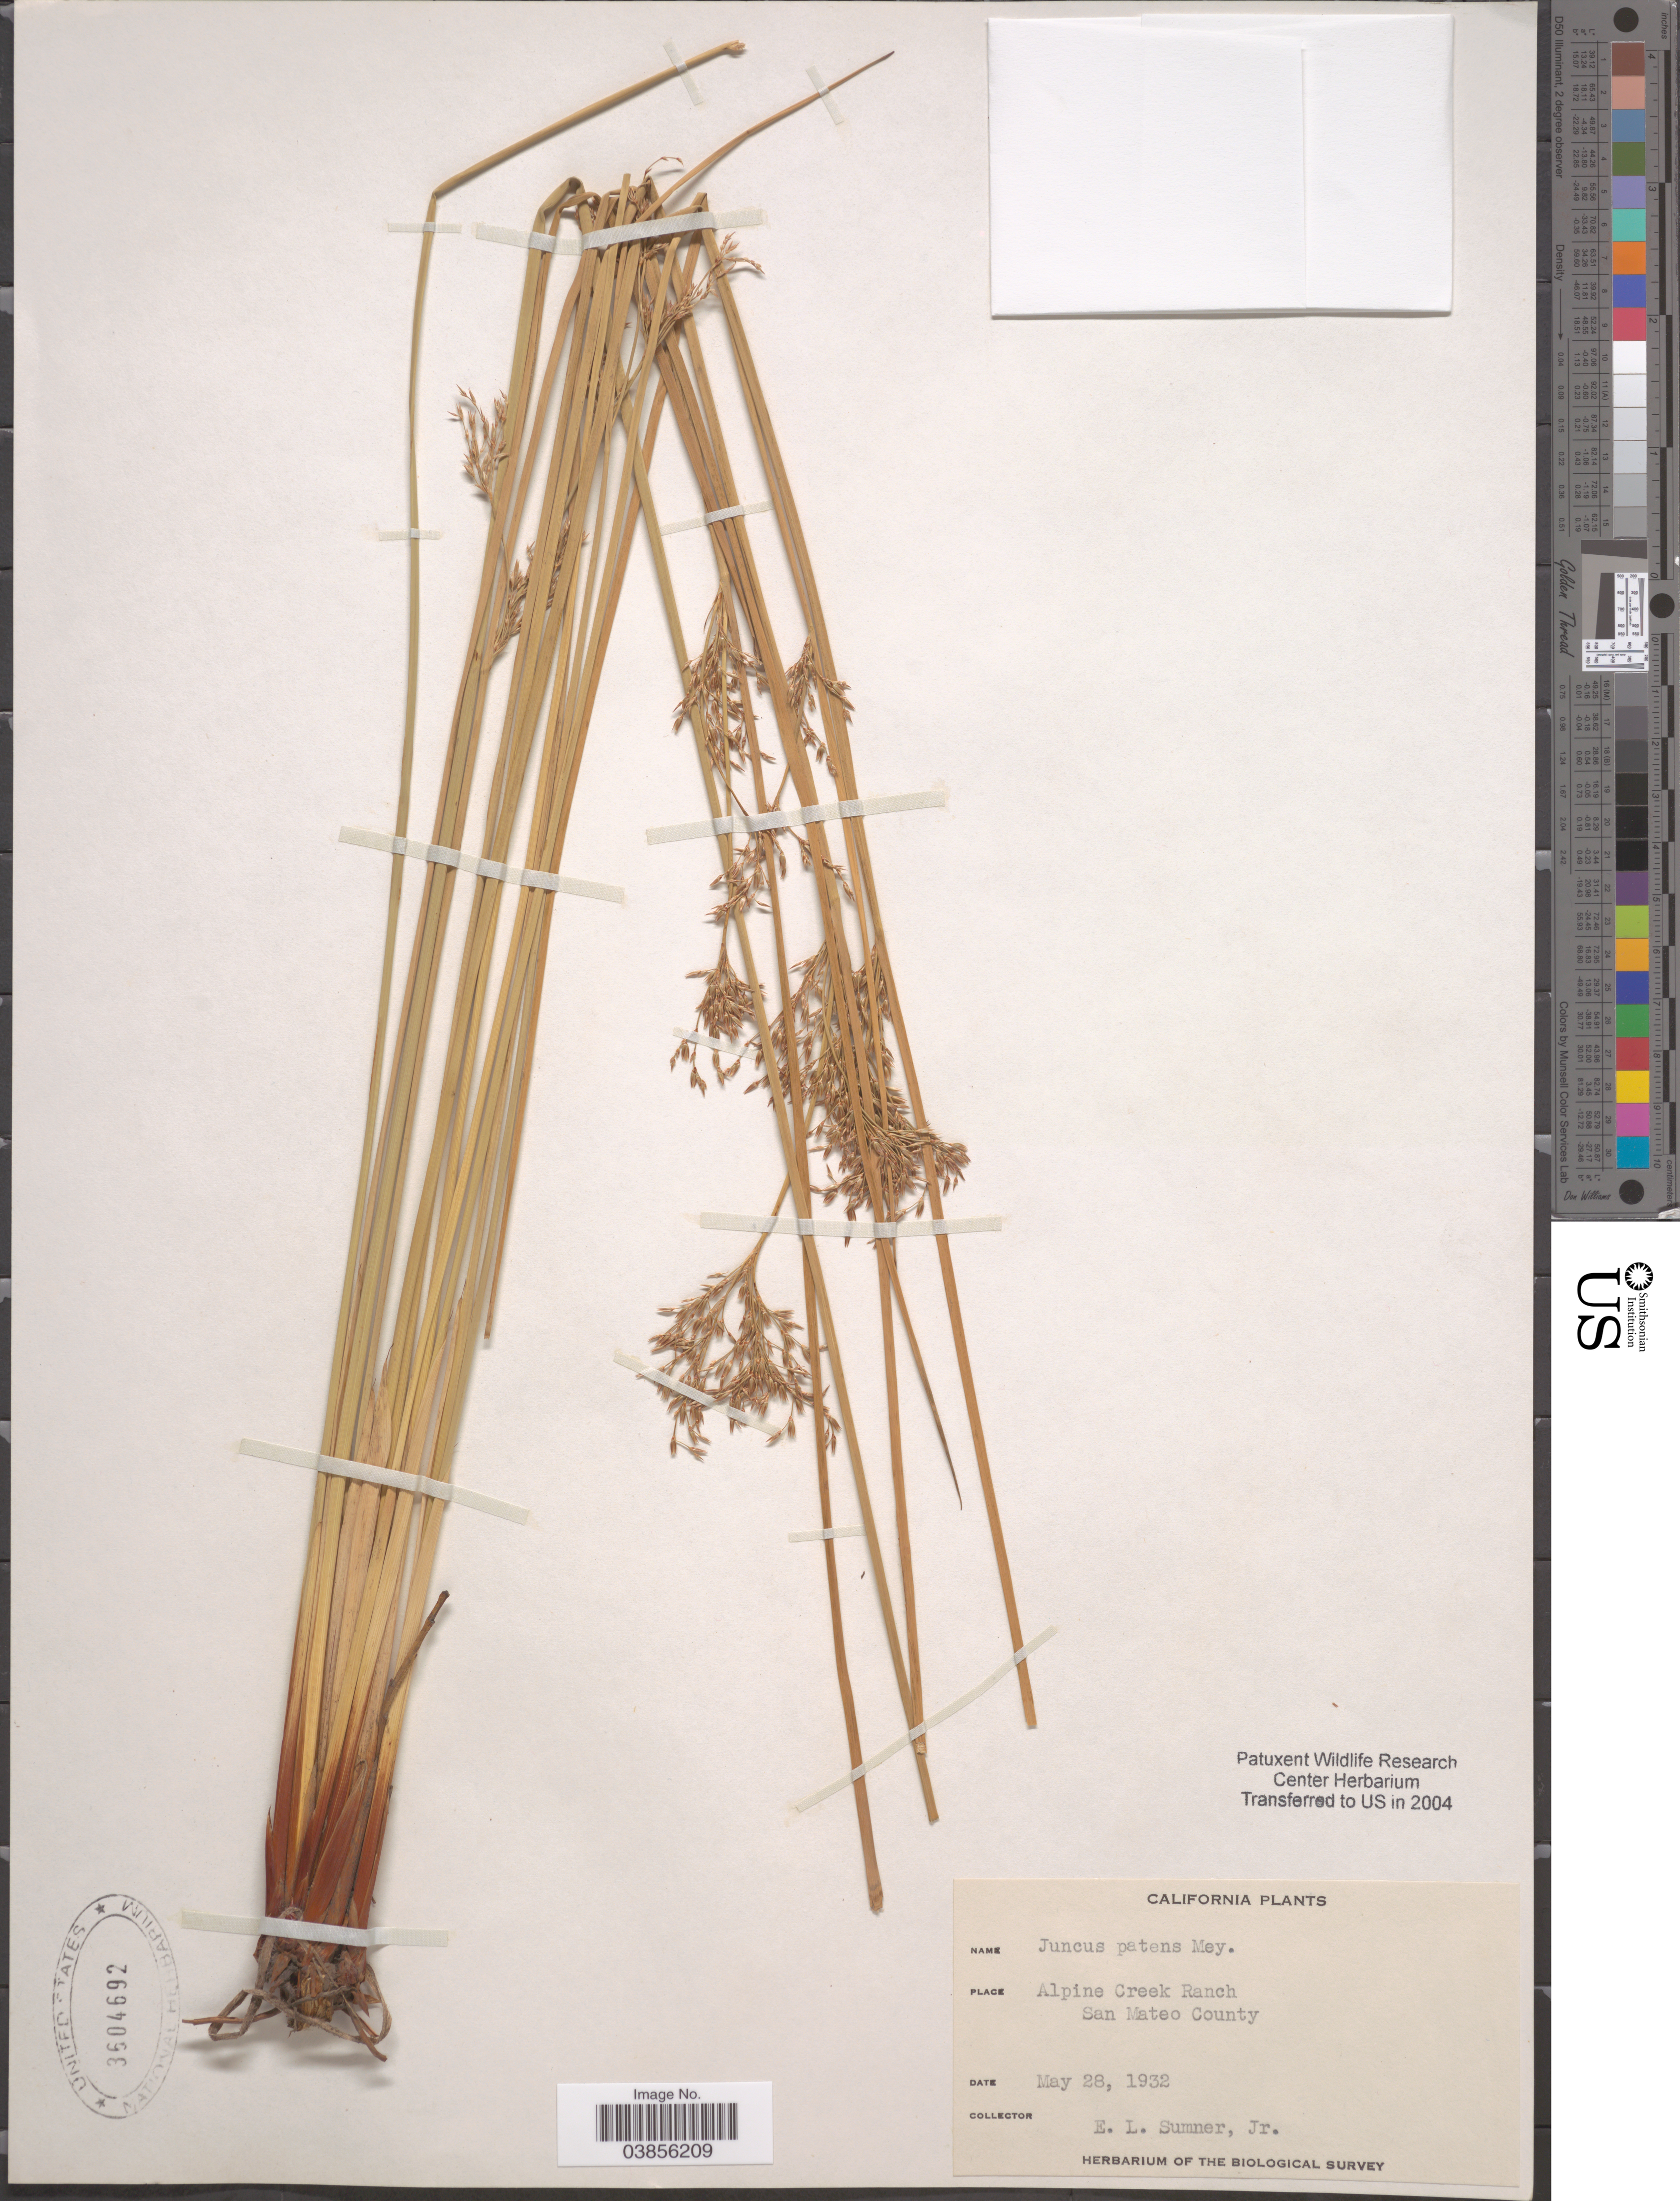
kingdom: Plantae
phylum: Tracheophyta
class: Liliopsida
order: Poales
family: Juncaceae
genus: Juncus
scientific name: Juncus patens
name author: E. Mey.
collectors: E. Sumner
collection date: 1932-05-28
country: United States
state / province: California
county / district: San Mateo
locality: Alpine Creek Ranck. San Mateo County.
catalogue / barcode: US 3604692